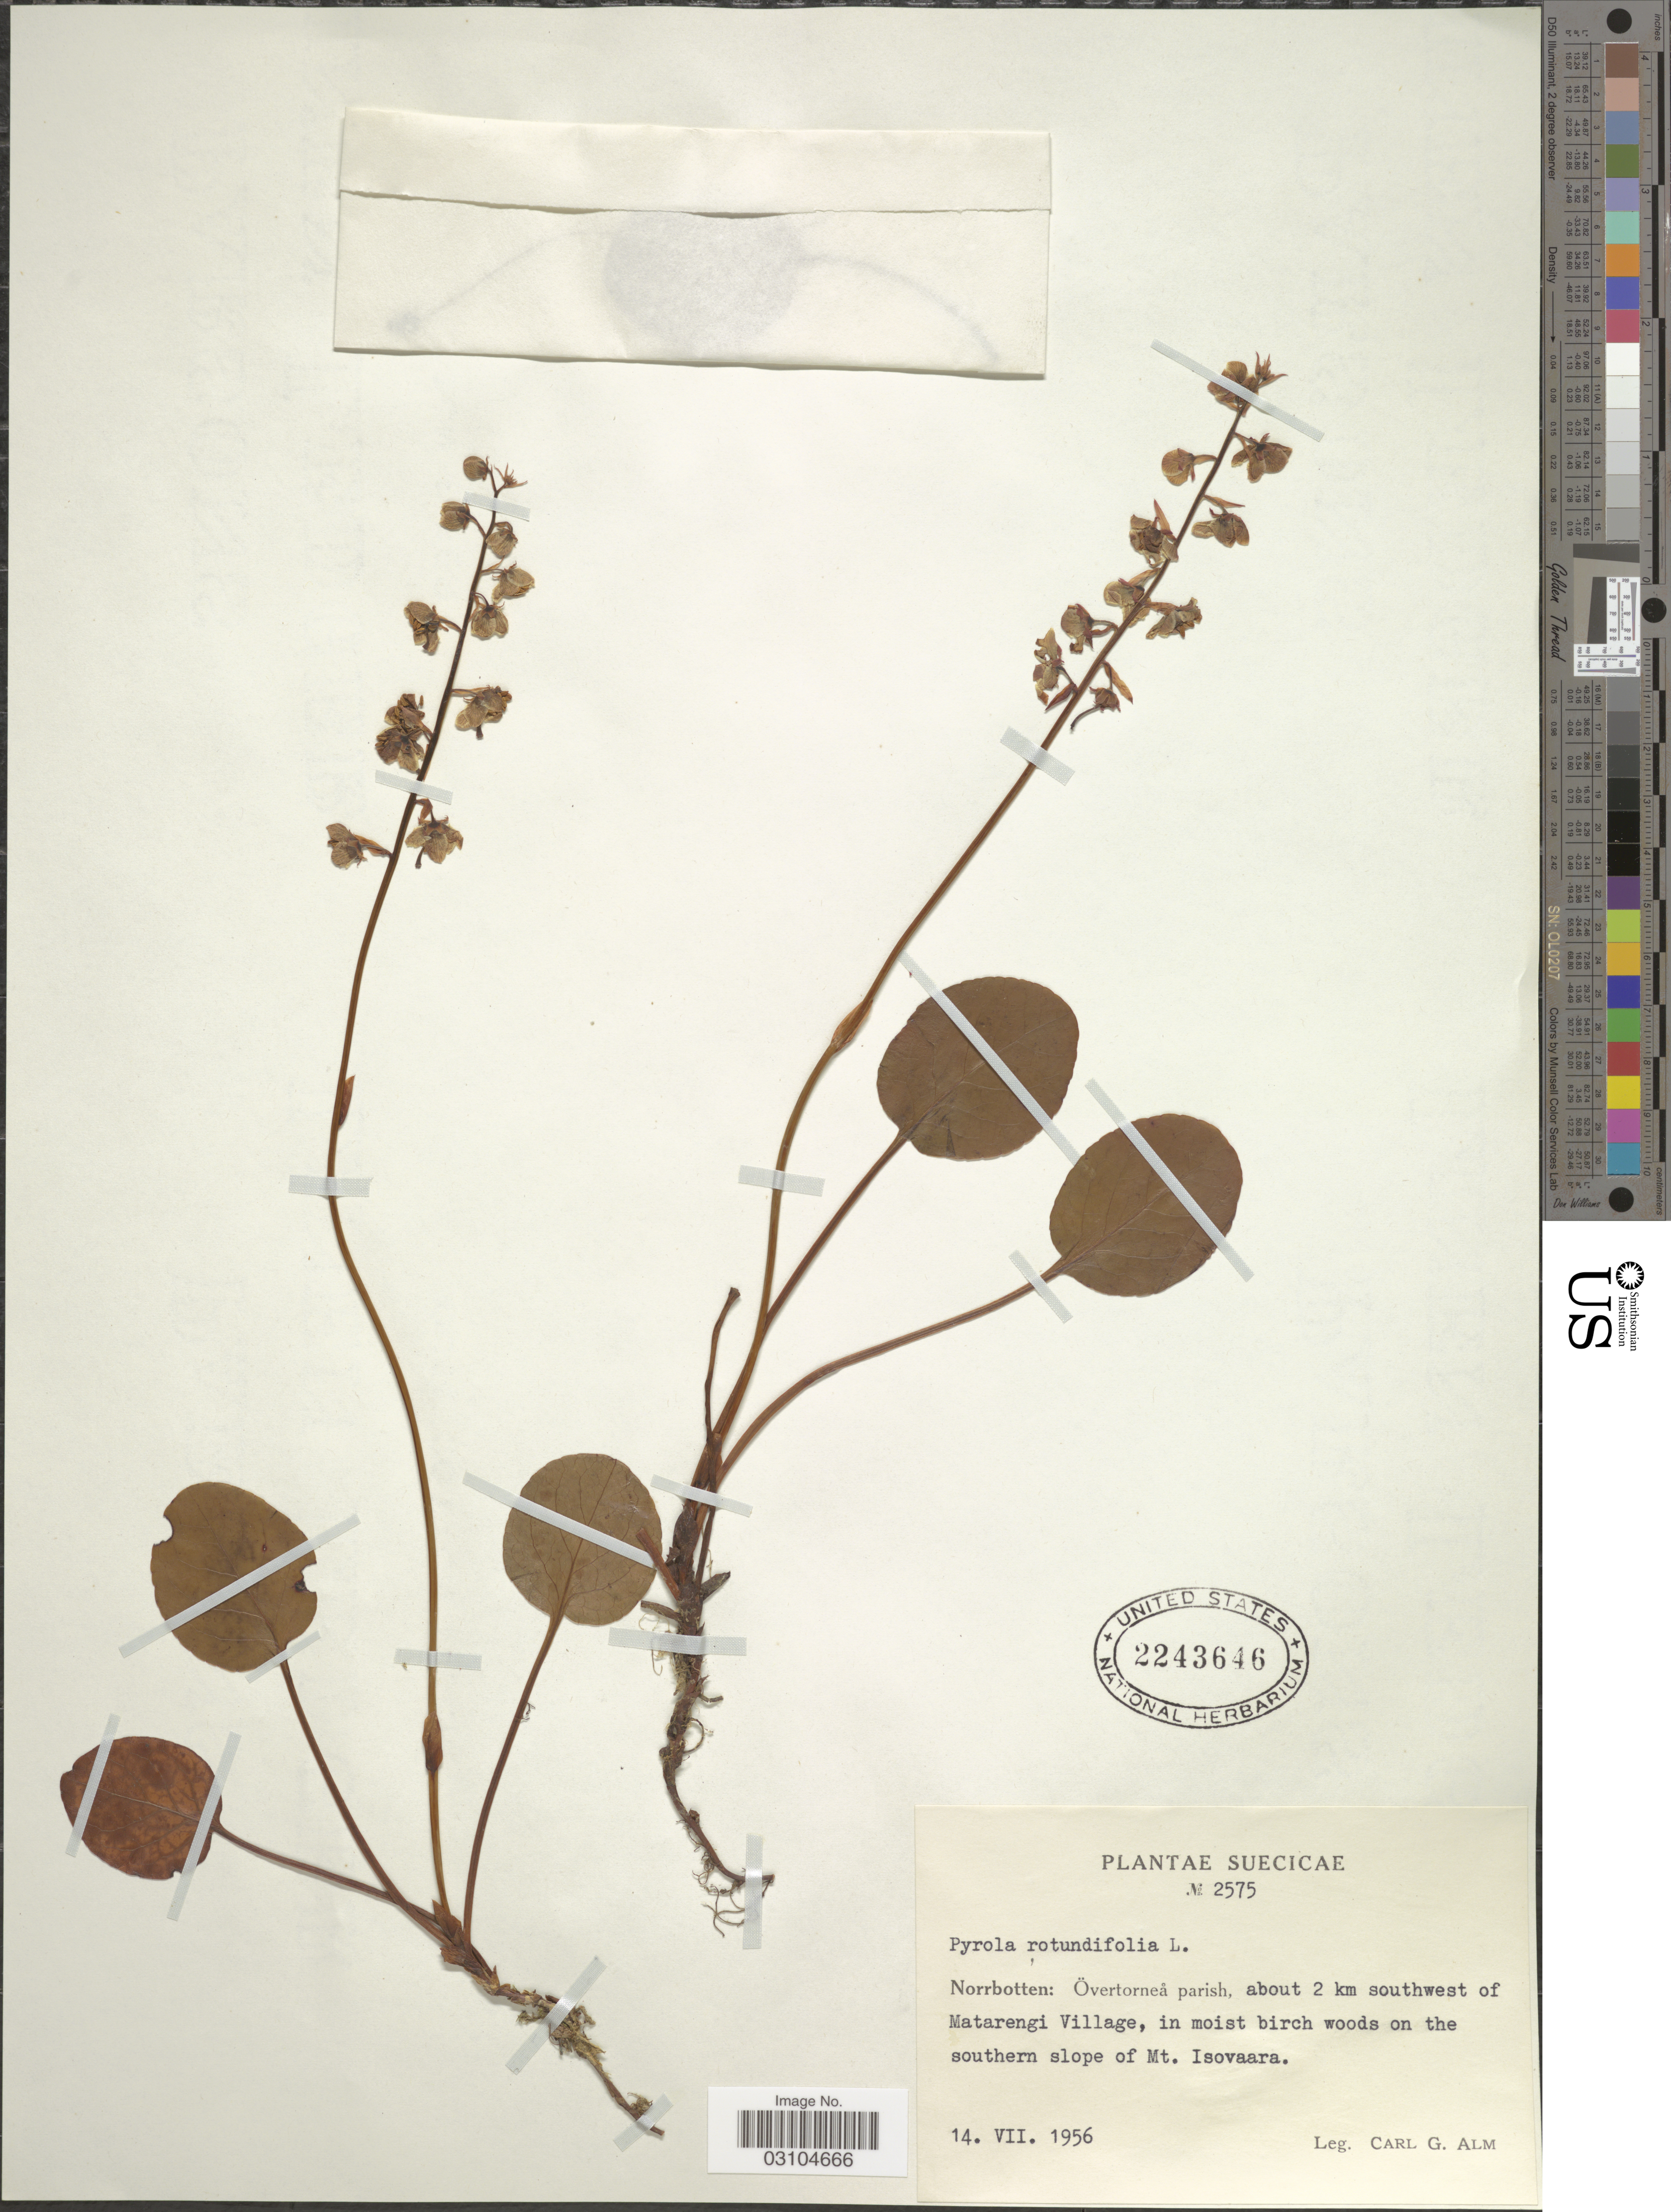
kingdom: Plantae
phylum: Tracheophyta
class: Magnoliopsida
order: Ericales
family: Ericaceae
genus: Pyrola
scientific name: Pyrola rotundifolia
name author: L.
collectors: C. G. Alm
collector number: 2575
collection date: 1956-07-14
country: Sweden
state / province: Norrbotten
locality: Suecicae. Norrbotten: Övertorneå parish, about 2 km southwest of Matarengi Village, in moist birch woods on the southern slope of Mt. Isovaara.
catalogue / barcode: US 2243646